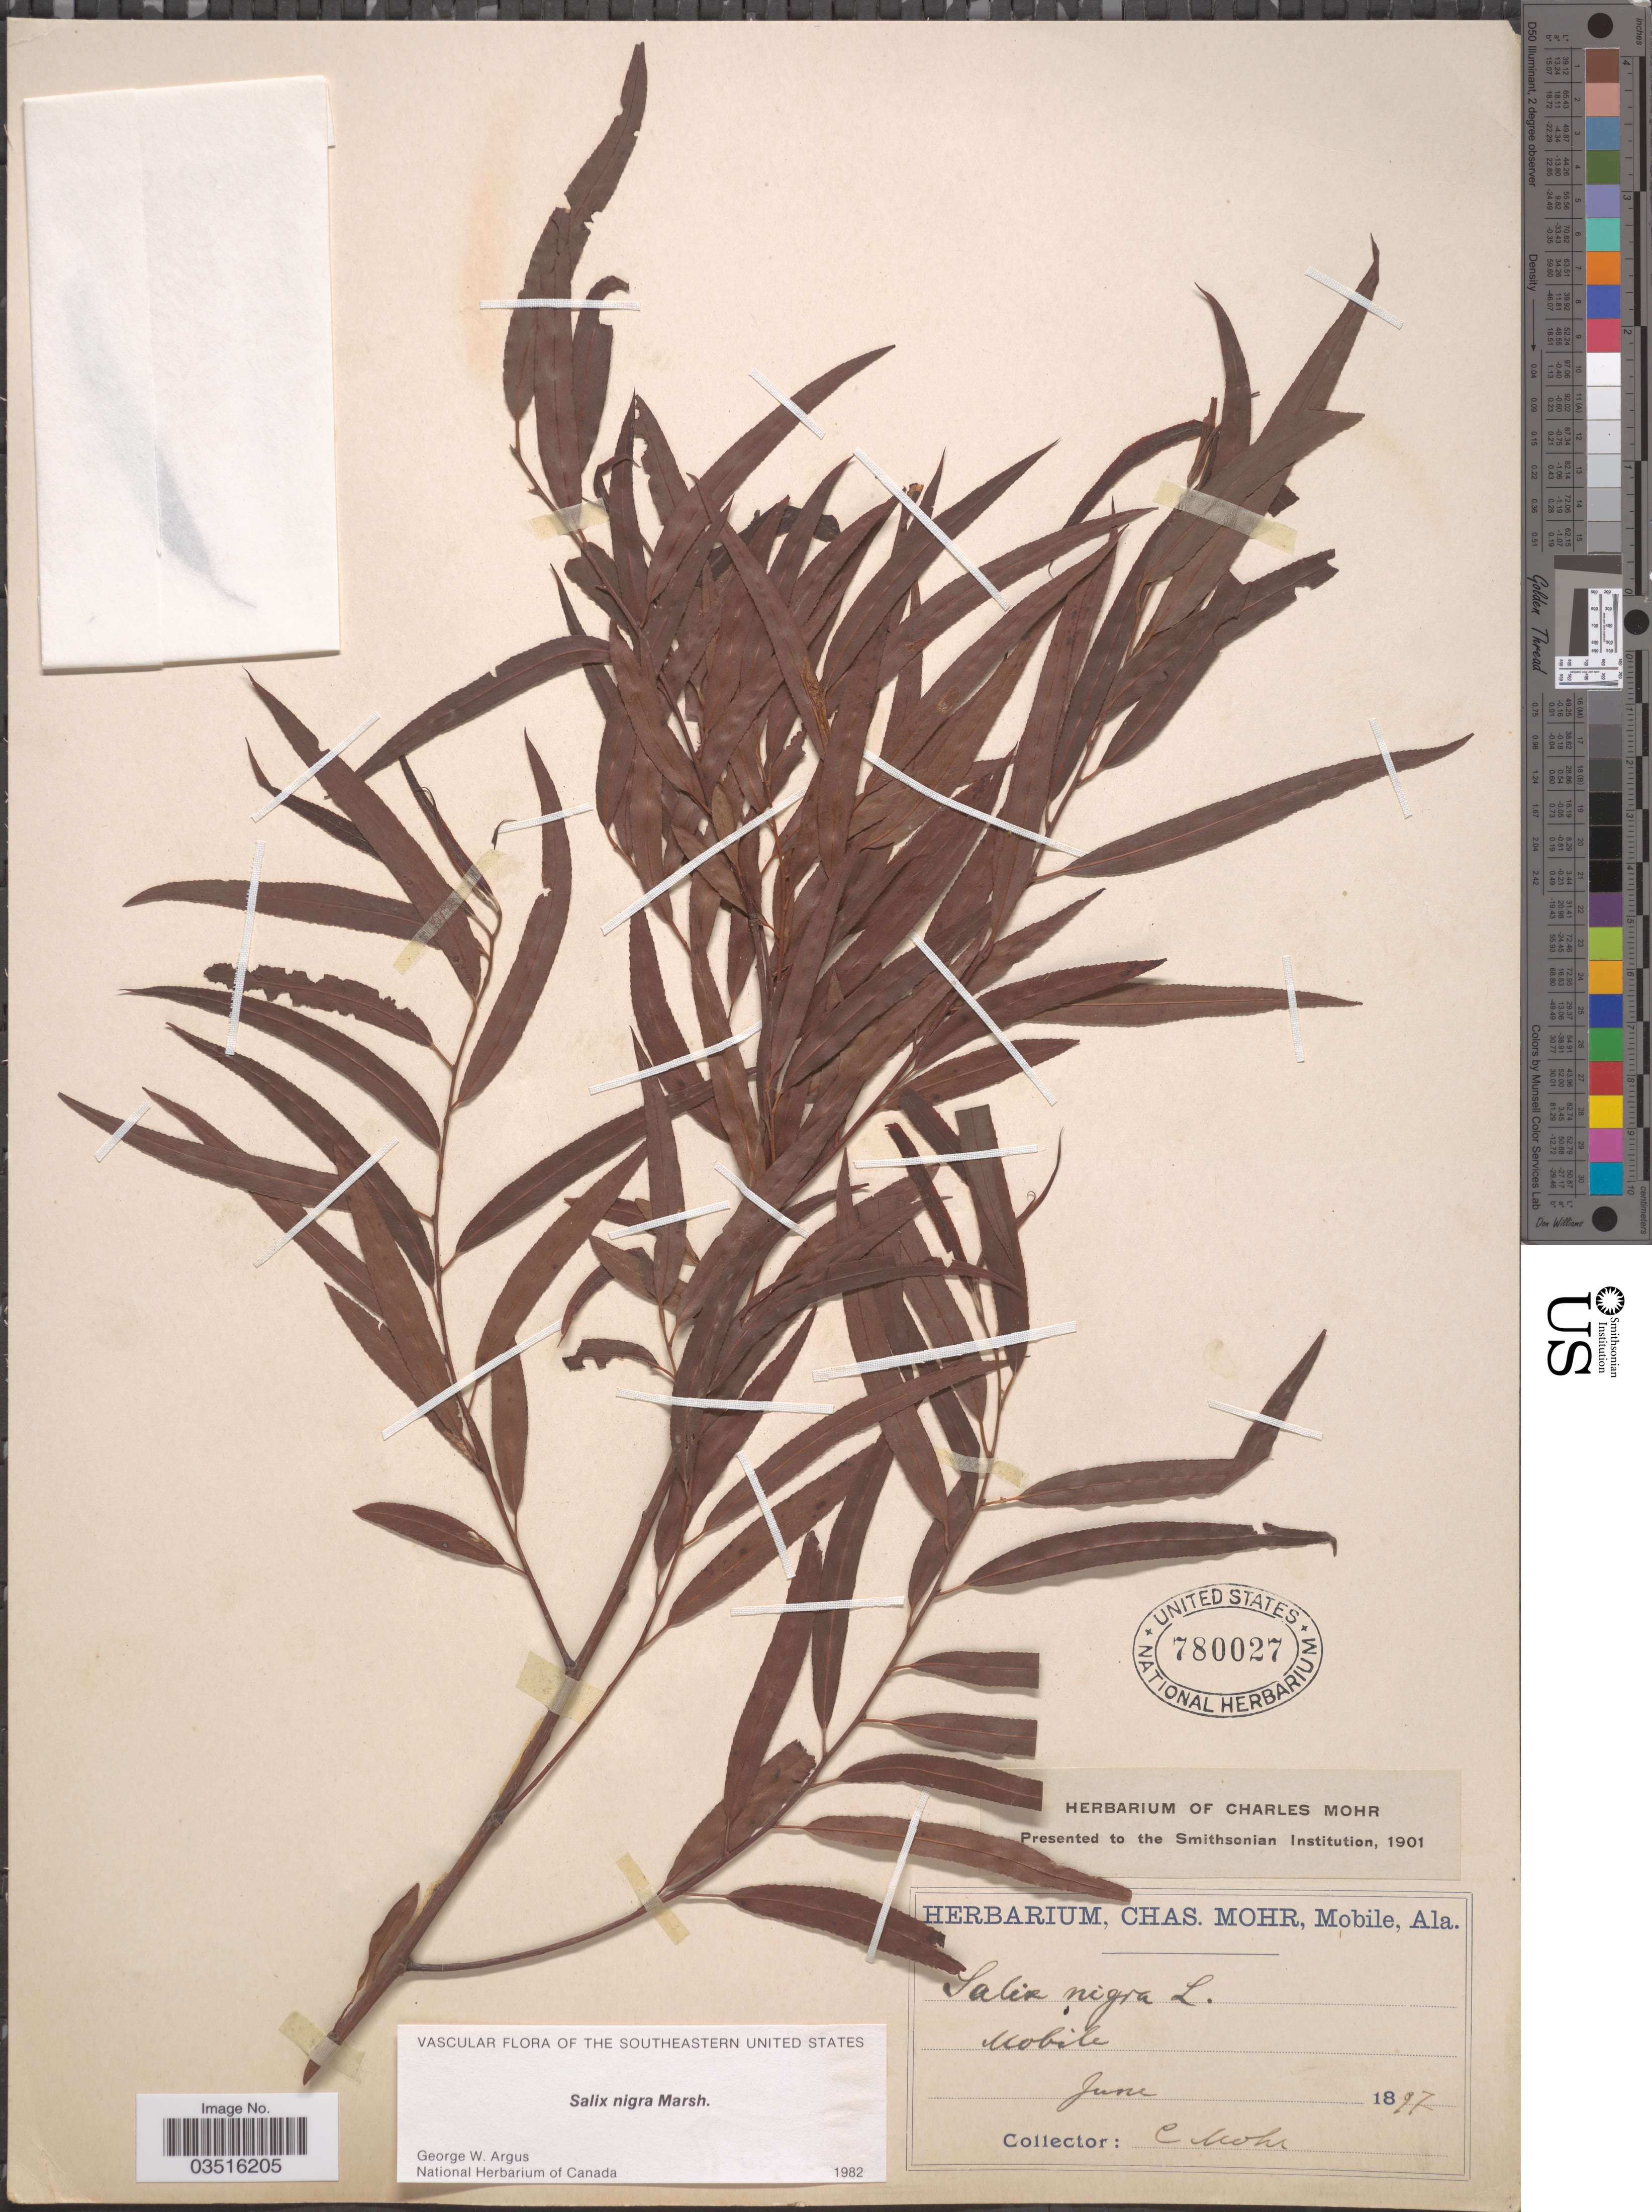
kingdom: Plantae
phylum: Tracheophyta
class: Magnoliopsida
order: Malpighiales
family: Salicaceae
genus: Salix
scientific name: Salix nigra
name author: Marshall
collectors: Mohr, C. T. (herbarium)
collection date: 1897-06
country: United States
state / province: Alabama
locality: Mobile.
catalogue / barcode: US 780027